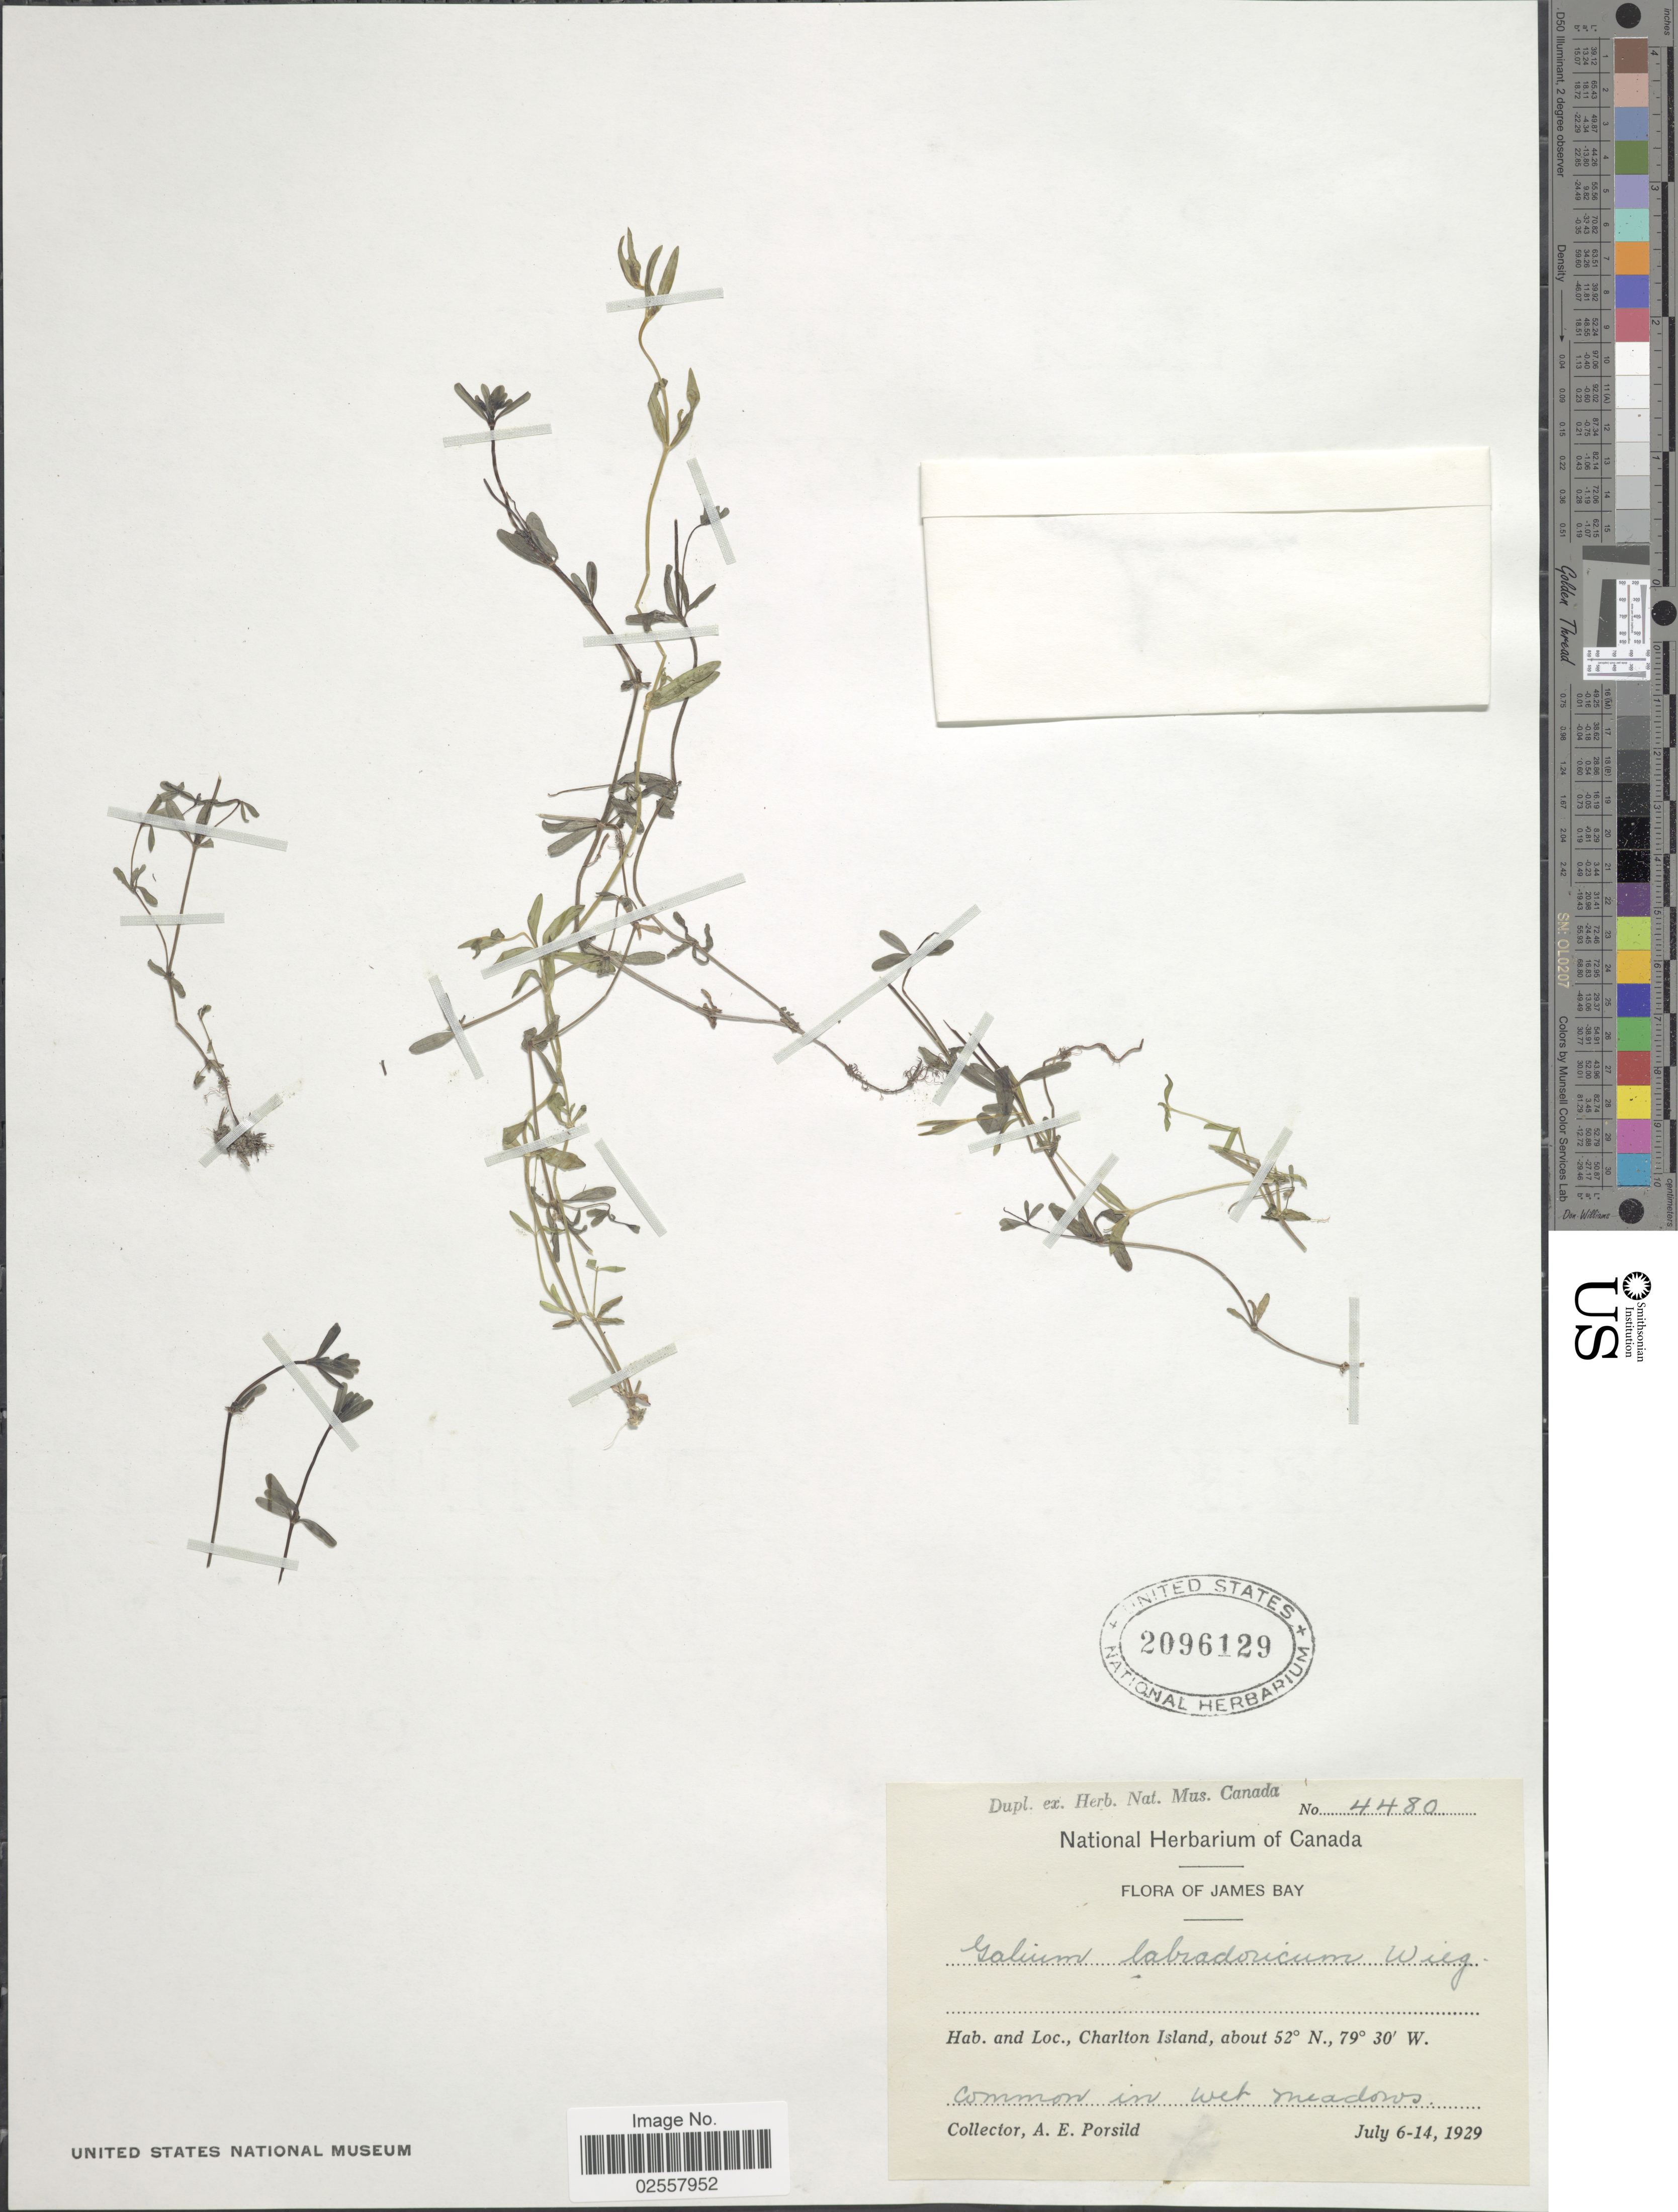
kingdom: Plantae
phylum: Tracheophyta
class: Magnoliopsida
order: Gentianales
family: Rubiaceae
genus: Galium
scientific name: Galium labradoricum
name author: (Wiegand) Wiegand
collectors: A. E. Porsild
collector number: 4480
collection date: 1929-07-06/1929-07-14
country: Canada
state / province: Nunavut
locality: James Bay, Charlton Island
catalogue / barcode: US 2096129